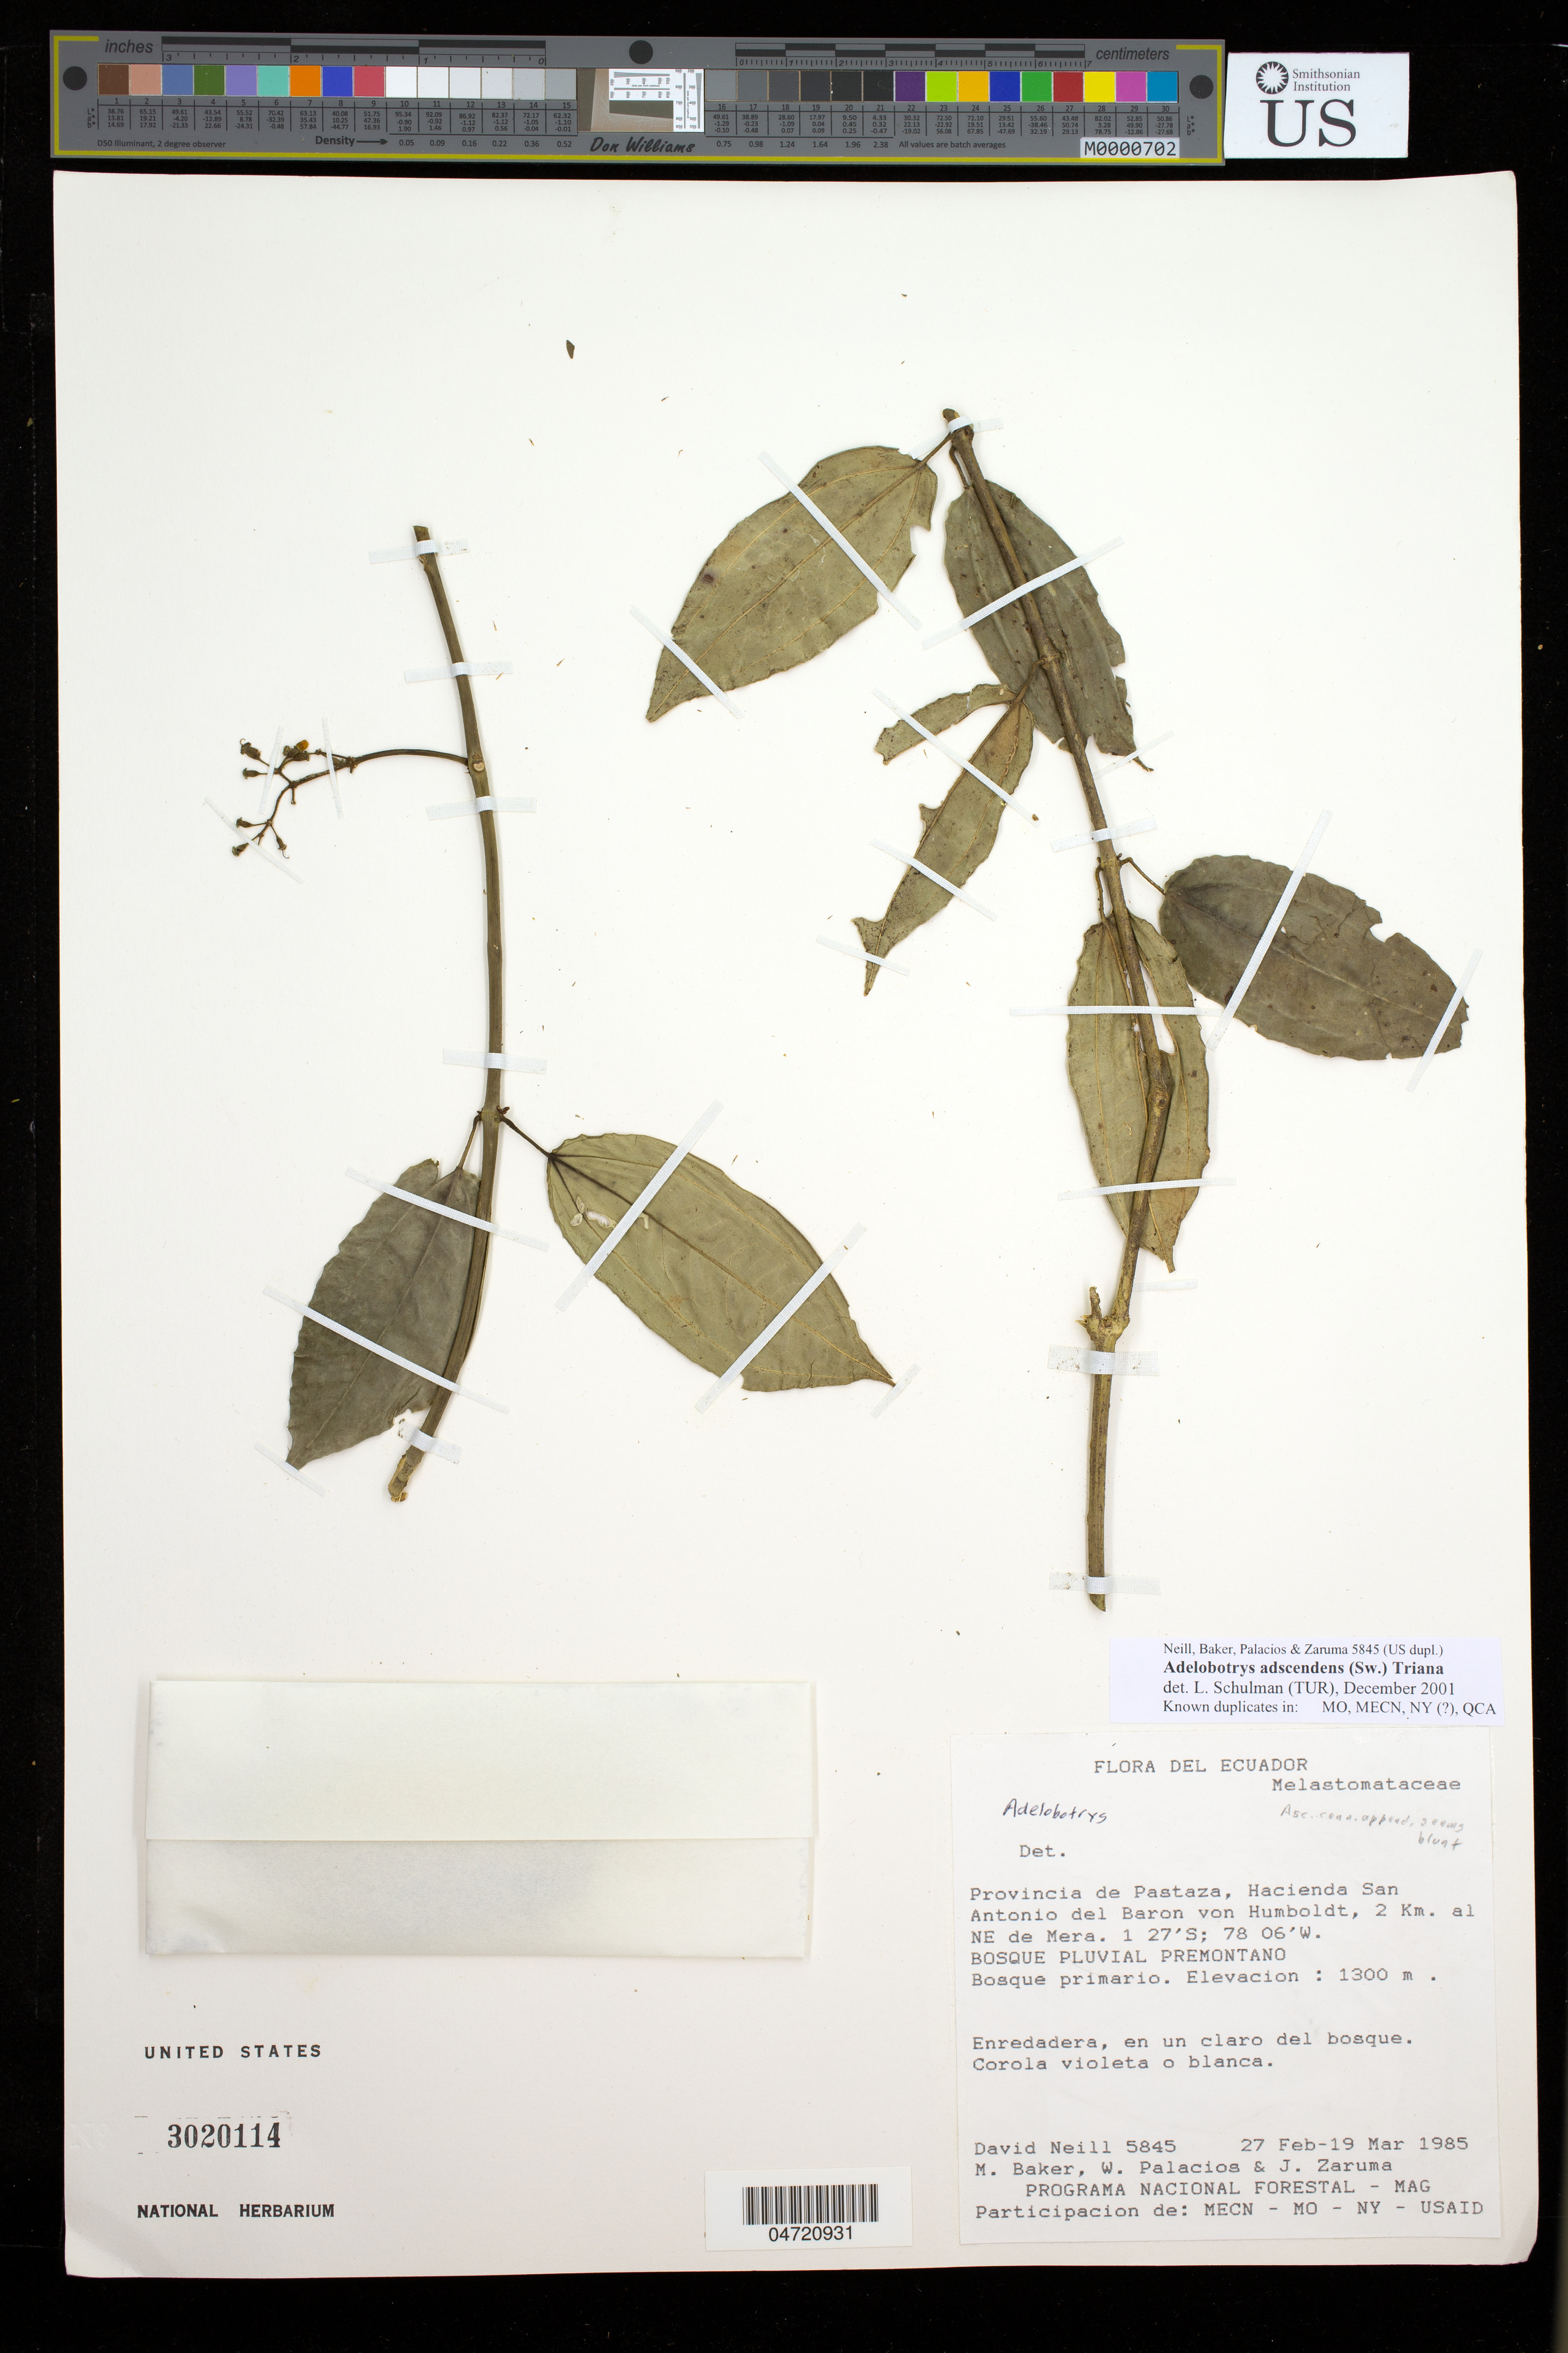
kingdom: Plantae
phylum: Tracheophyta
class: Magnoliopsida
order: Myrtales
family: Melastomataceae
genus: Adelobotrys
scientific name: Adelobotrys adscendens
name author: (Sw.) Triana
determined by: Schulman, Leif, (TUR), University of Turku (FINLAND)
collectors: D. Neill, M. Baker, W. Palacios & J. Zaruma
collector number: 5845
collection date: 1985-02-27/1985-03-19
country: Ecuador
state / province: Pastaza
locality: Hacienda San Antonio del Baron von Humboldt, 2 Km. al NE de Mera.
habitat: In un claro del bosque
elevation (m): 1300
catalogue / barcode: US 3020114